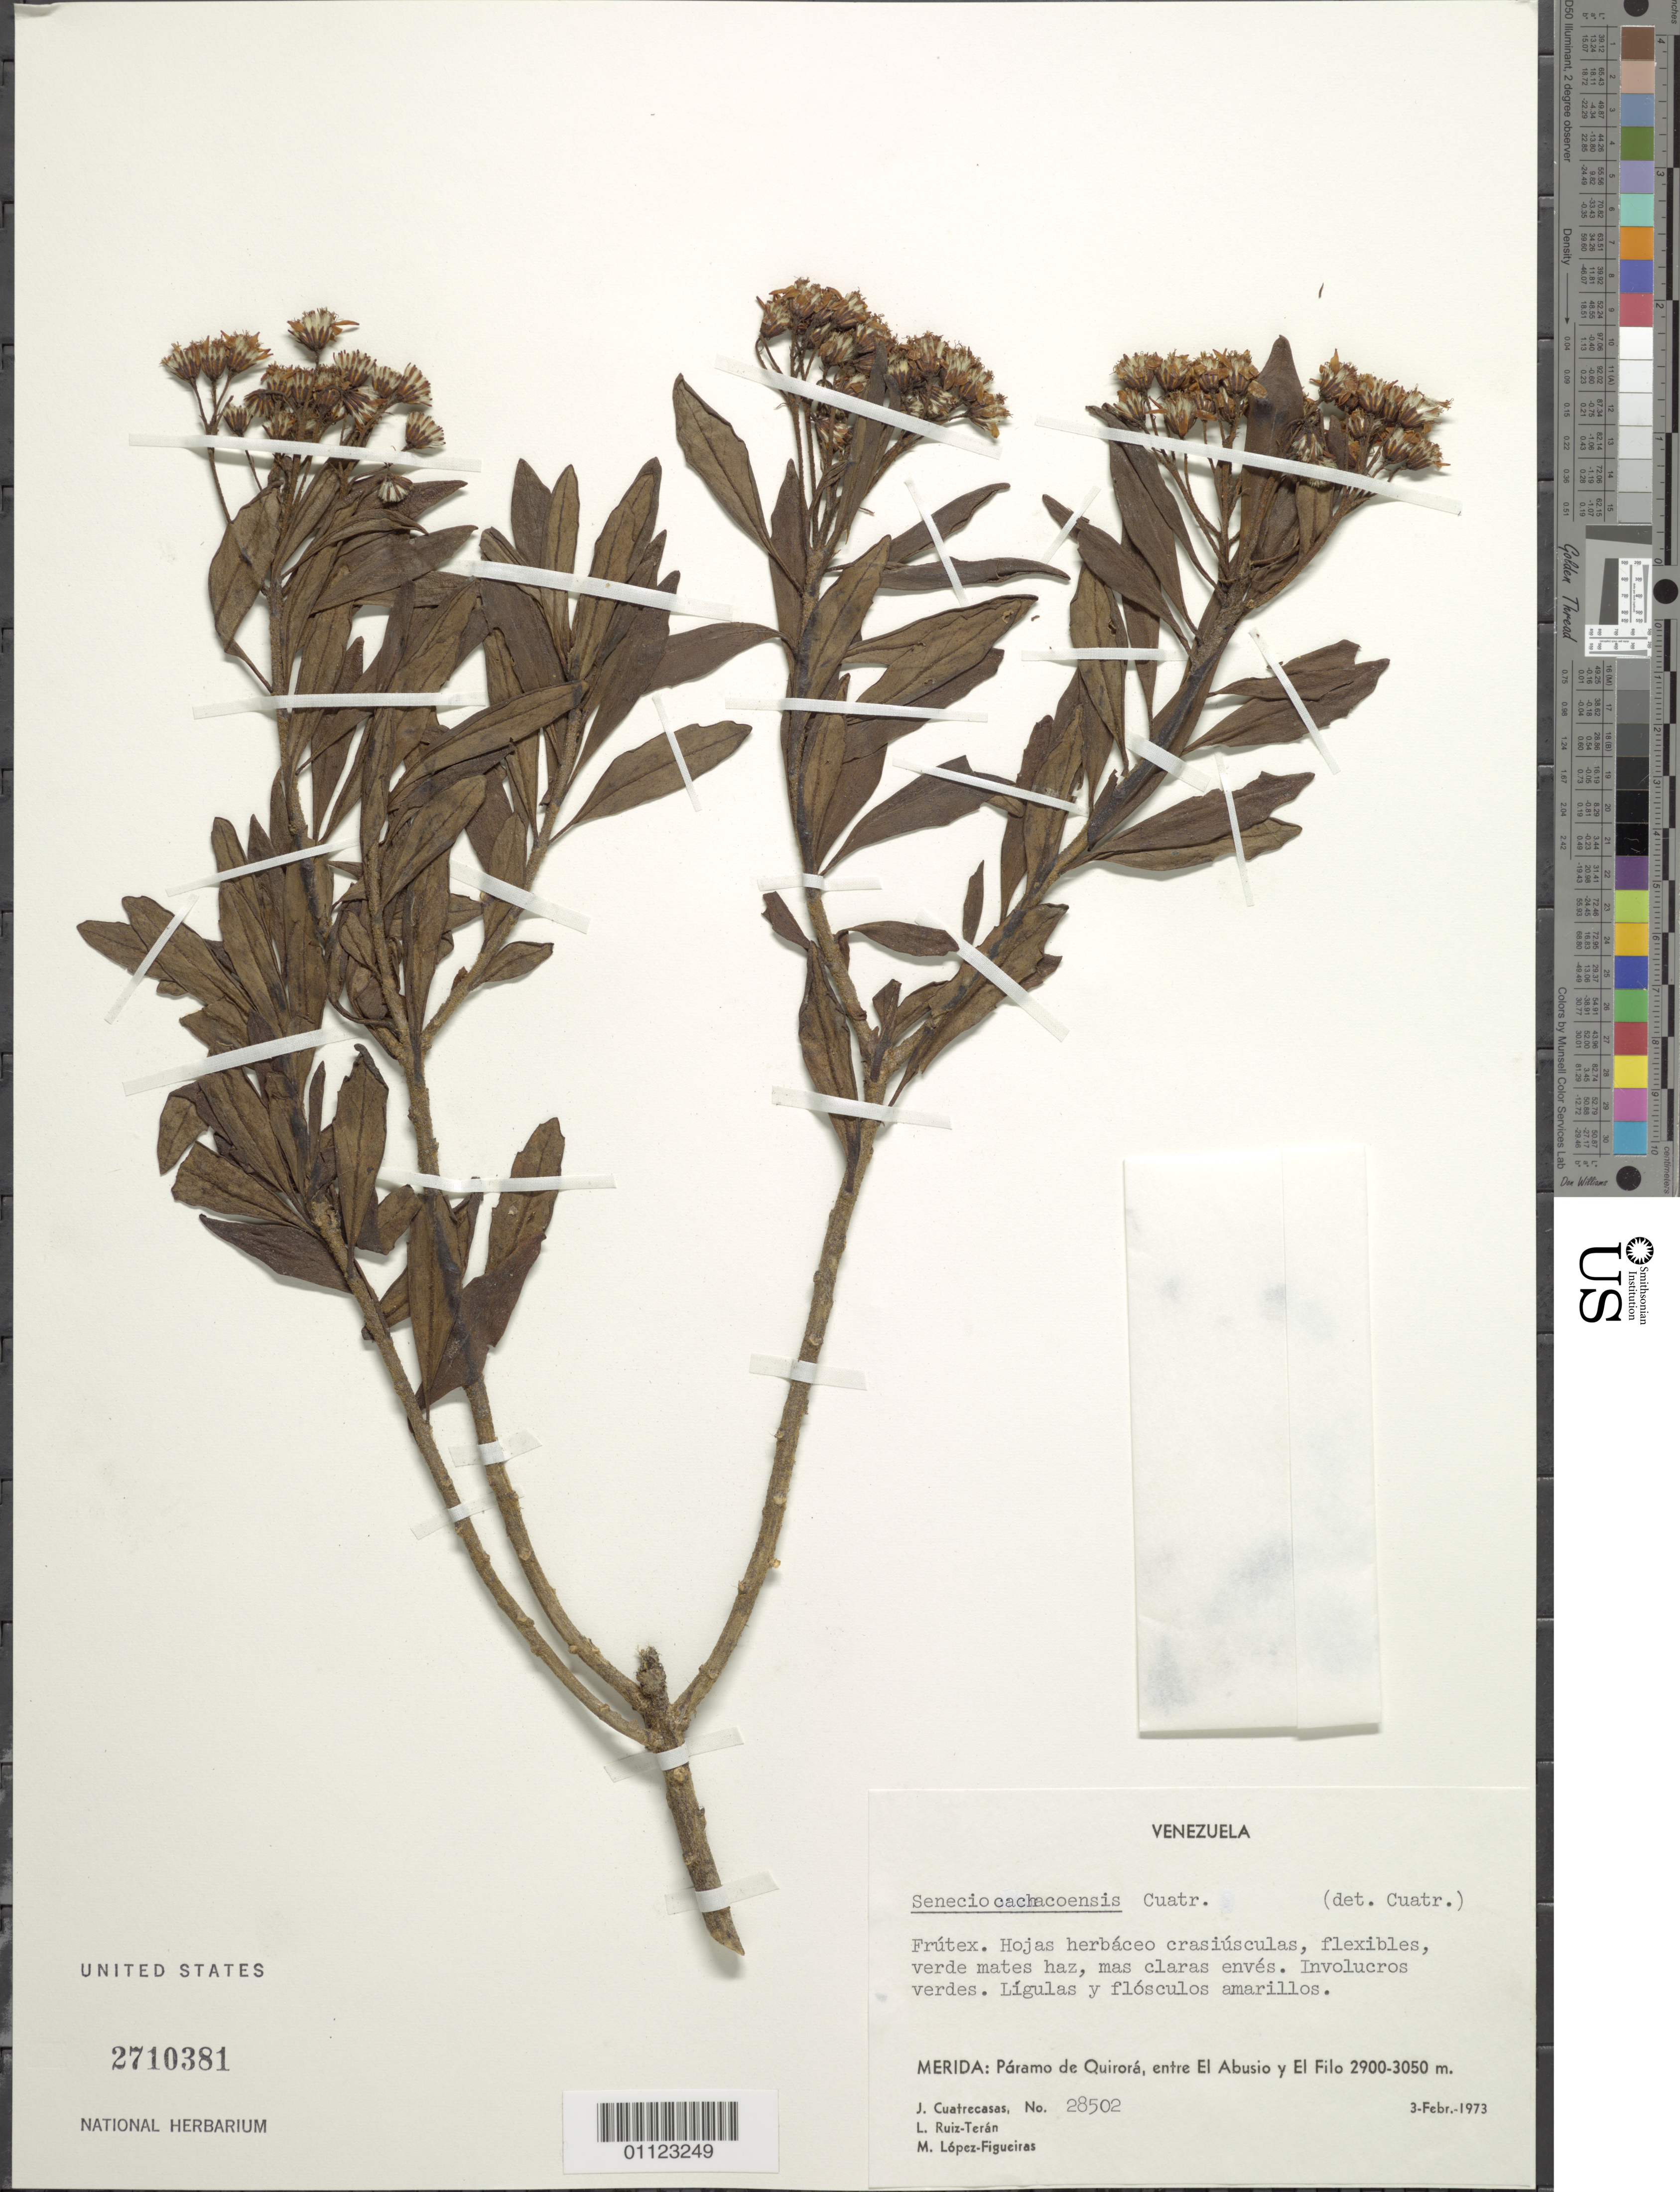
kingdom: Plantae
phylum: Tracheophyta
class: Magnoliopsida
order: Asterales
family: Asteraceae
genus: Pentacalia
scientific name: Pentacalia cachacoensis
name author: (Cuatrec.) Cuatrec.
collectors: J. Cuatrecasas, L. E. Ruíz-Terán & M. López Figueiras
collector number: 28502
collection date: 1973-02-03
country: Venezuela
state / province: Mérida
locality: Páramo de Quirorá, entre El Abusio y El Filo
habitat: Páramo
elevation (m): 2900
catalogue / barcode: US 2710381